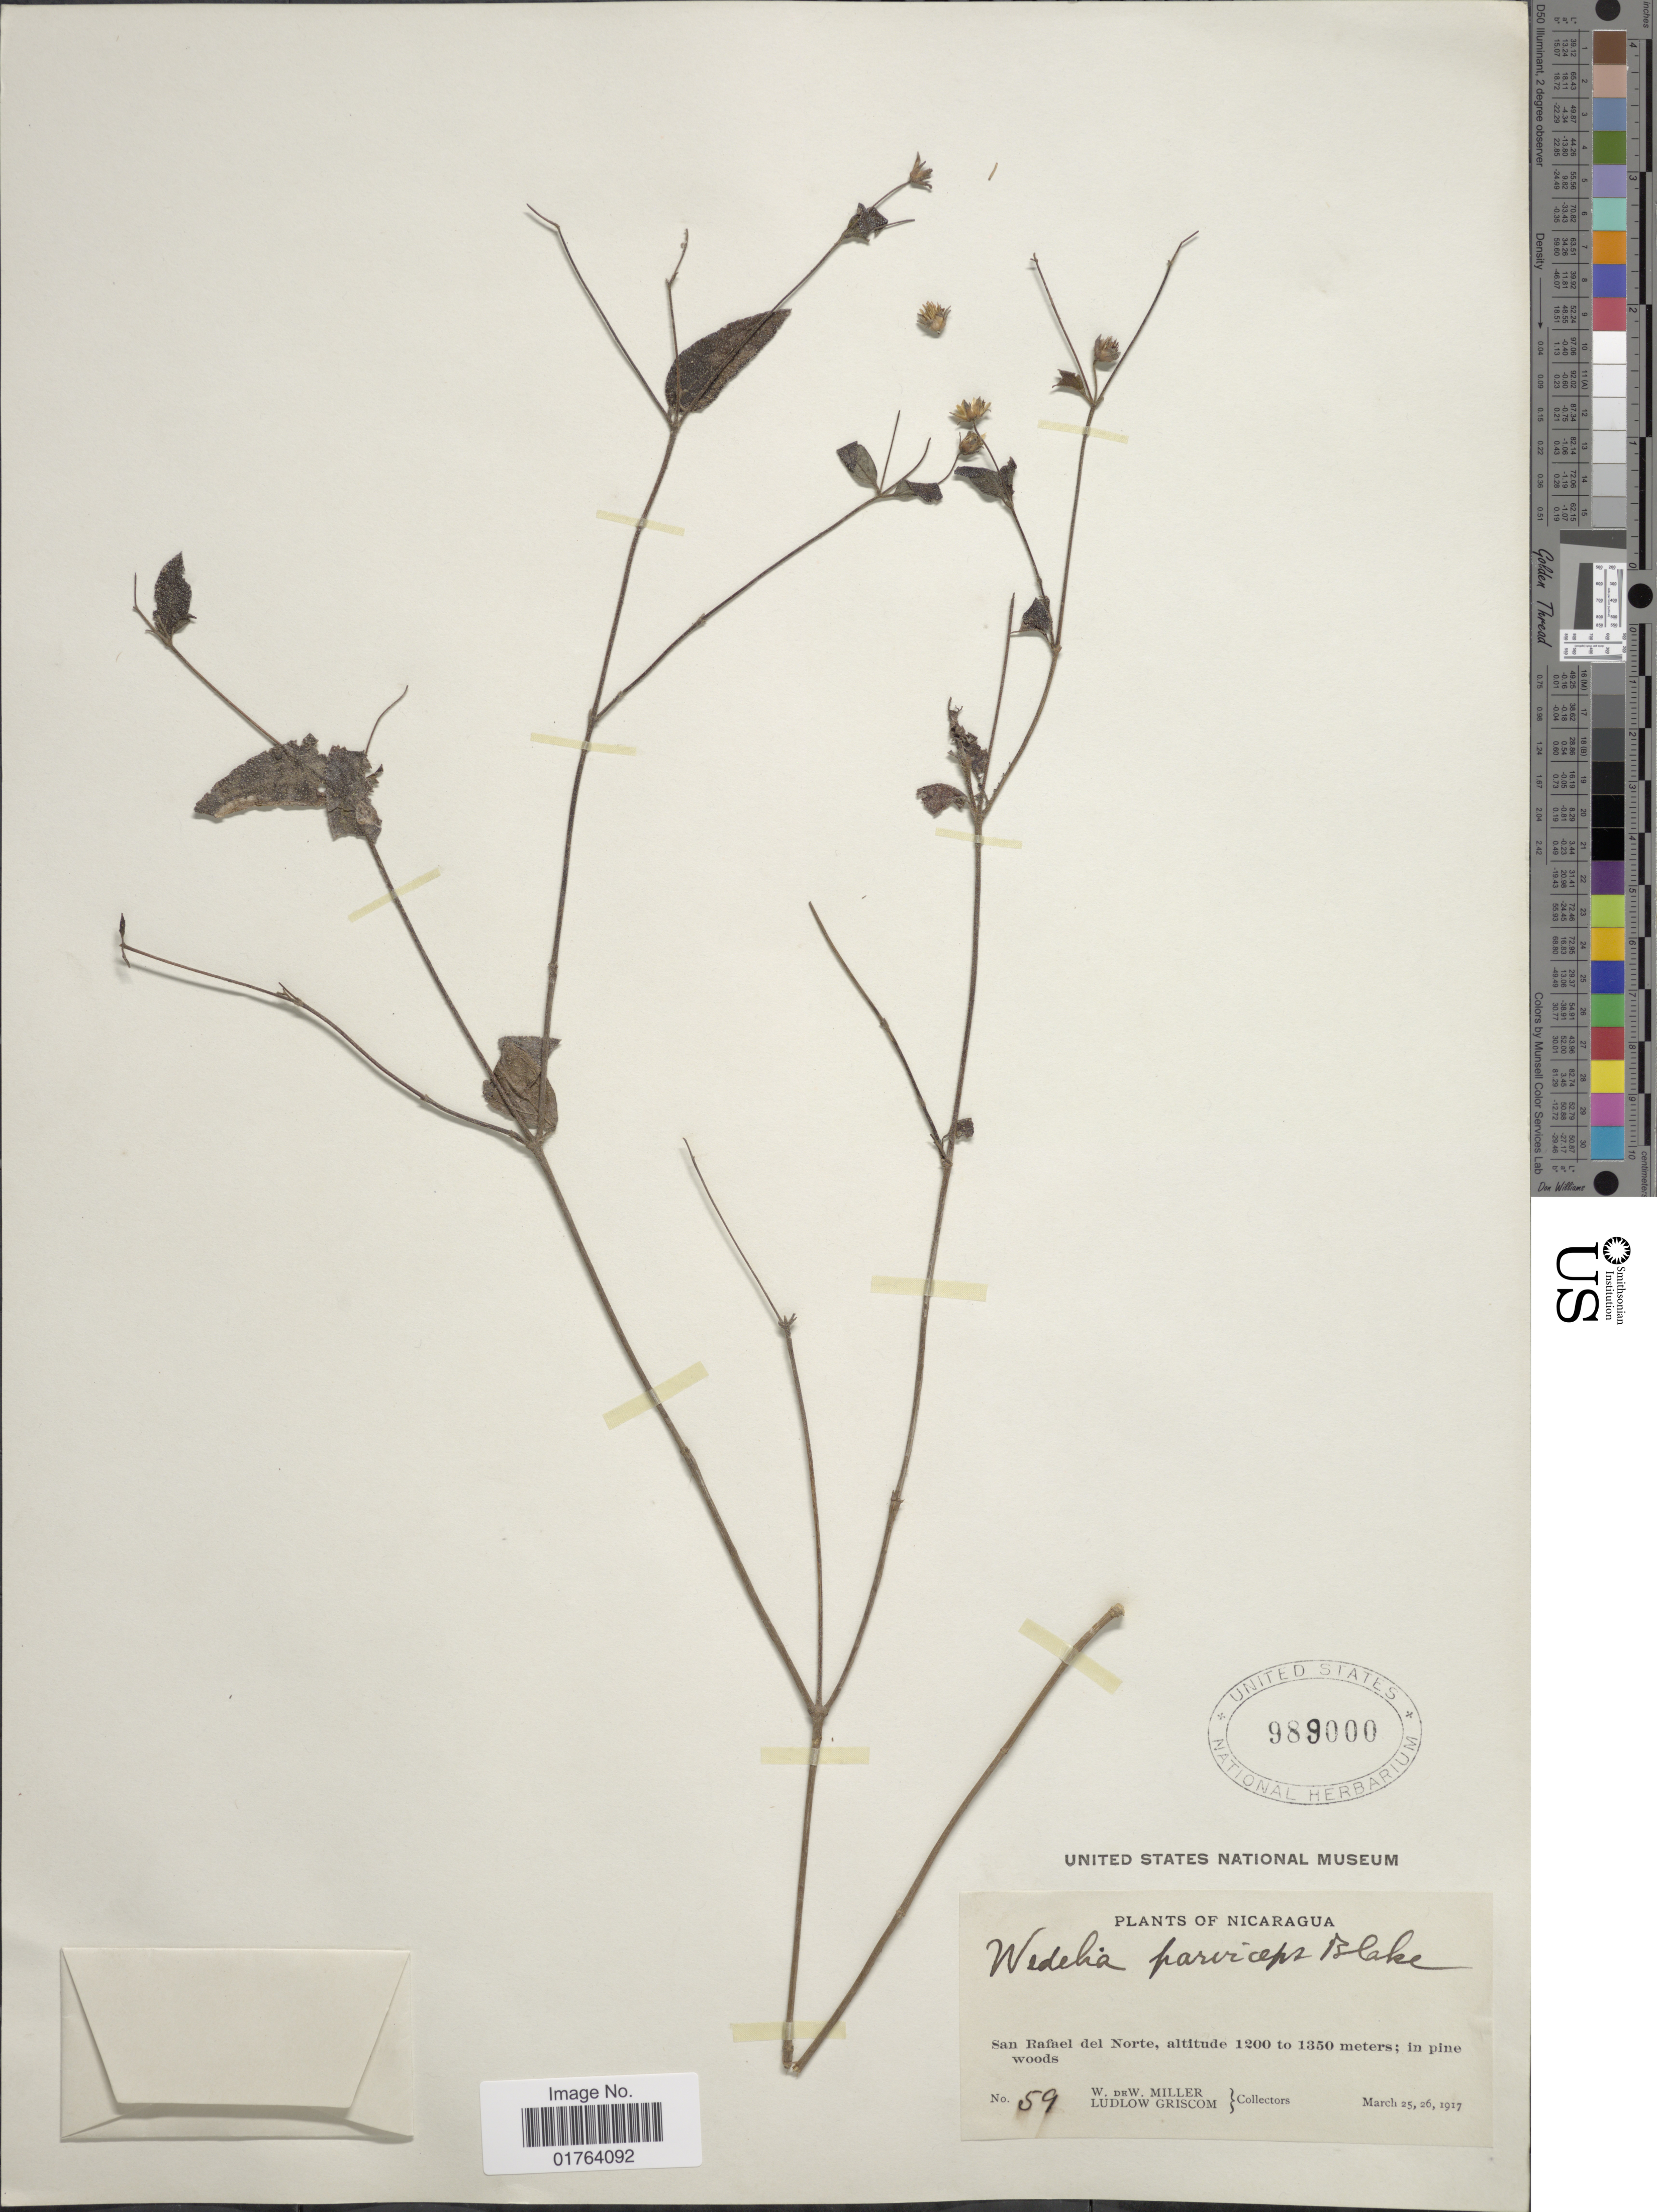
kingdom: Plantae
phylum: Tracheophyta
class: Magnoliopsida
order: Asterales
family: Asteraceae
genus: Wedelia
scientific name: Wedelia acapulcensis var. parviceps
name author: (S.F. Blake) Strother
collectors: W. D. Miller & L. Griscom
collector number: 59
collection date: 1917-03-25/1917-03-26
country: Nicaragua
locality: San Rafael del Norte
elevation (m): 1200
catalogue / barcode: US 989000